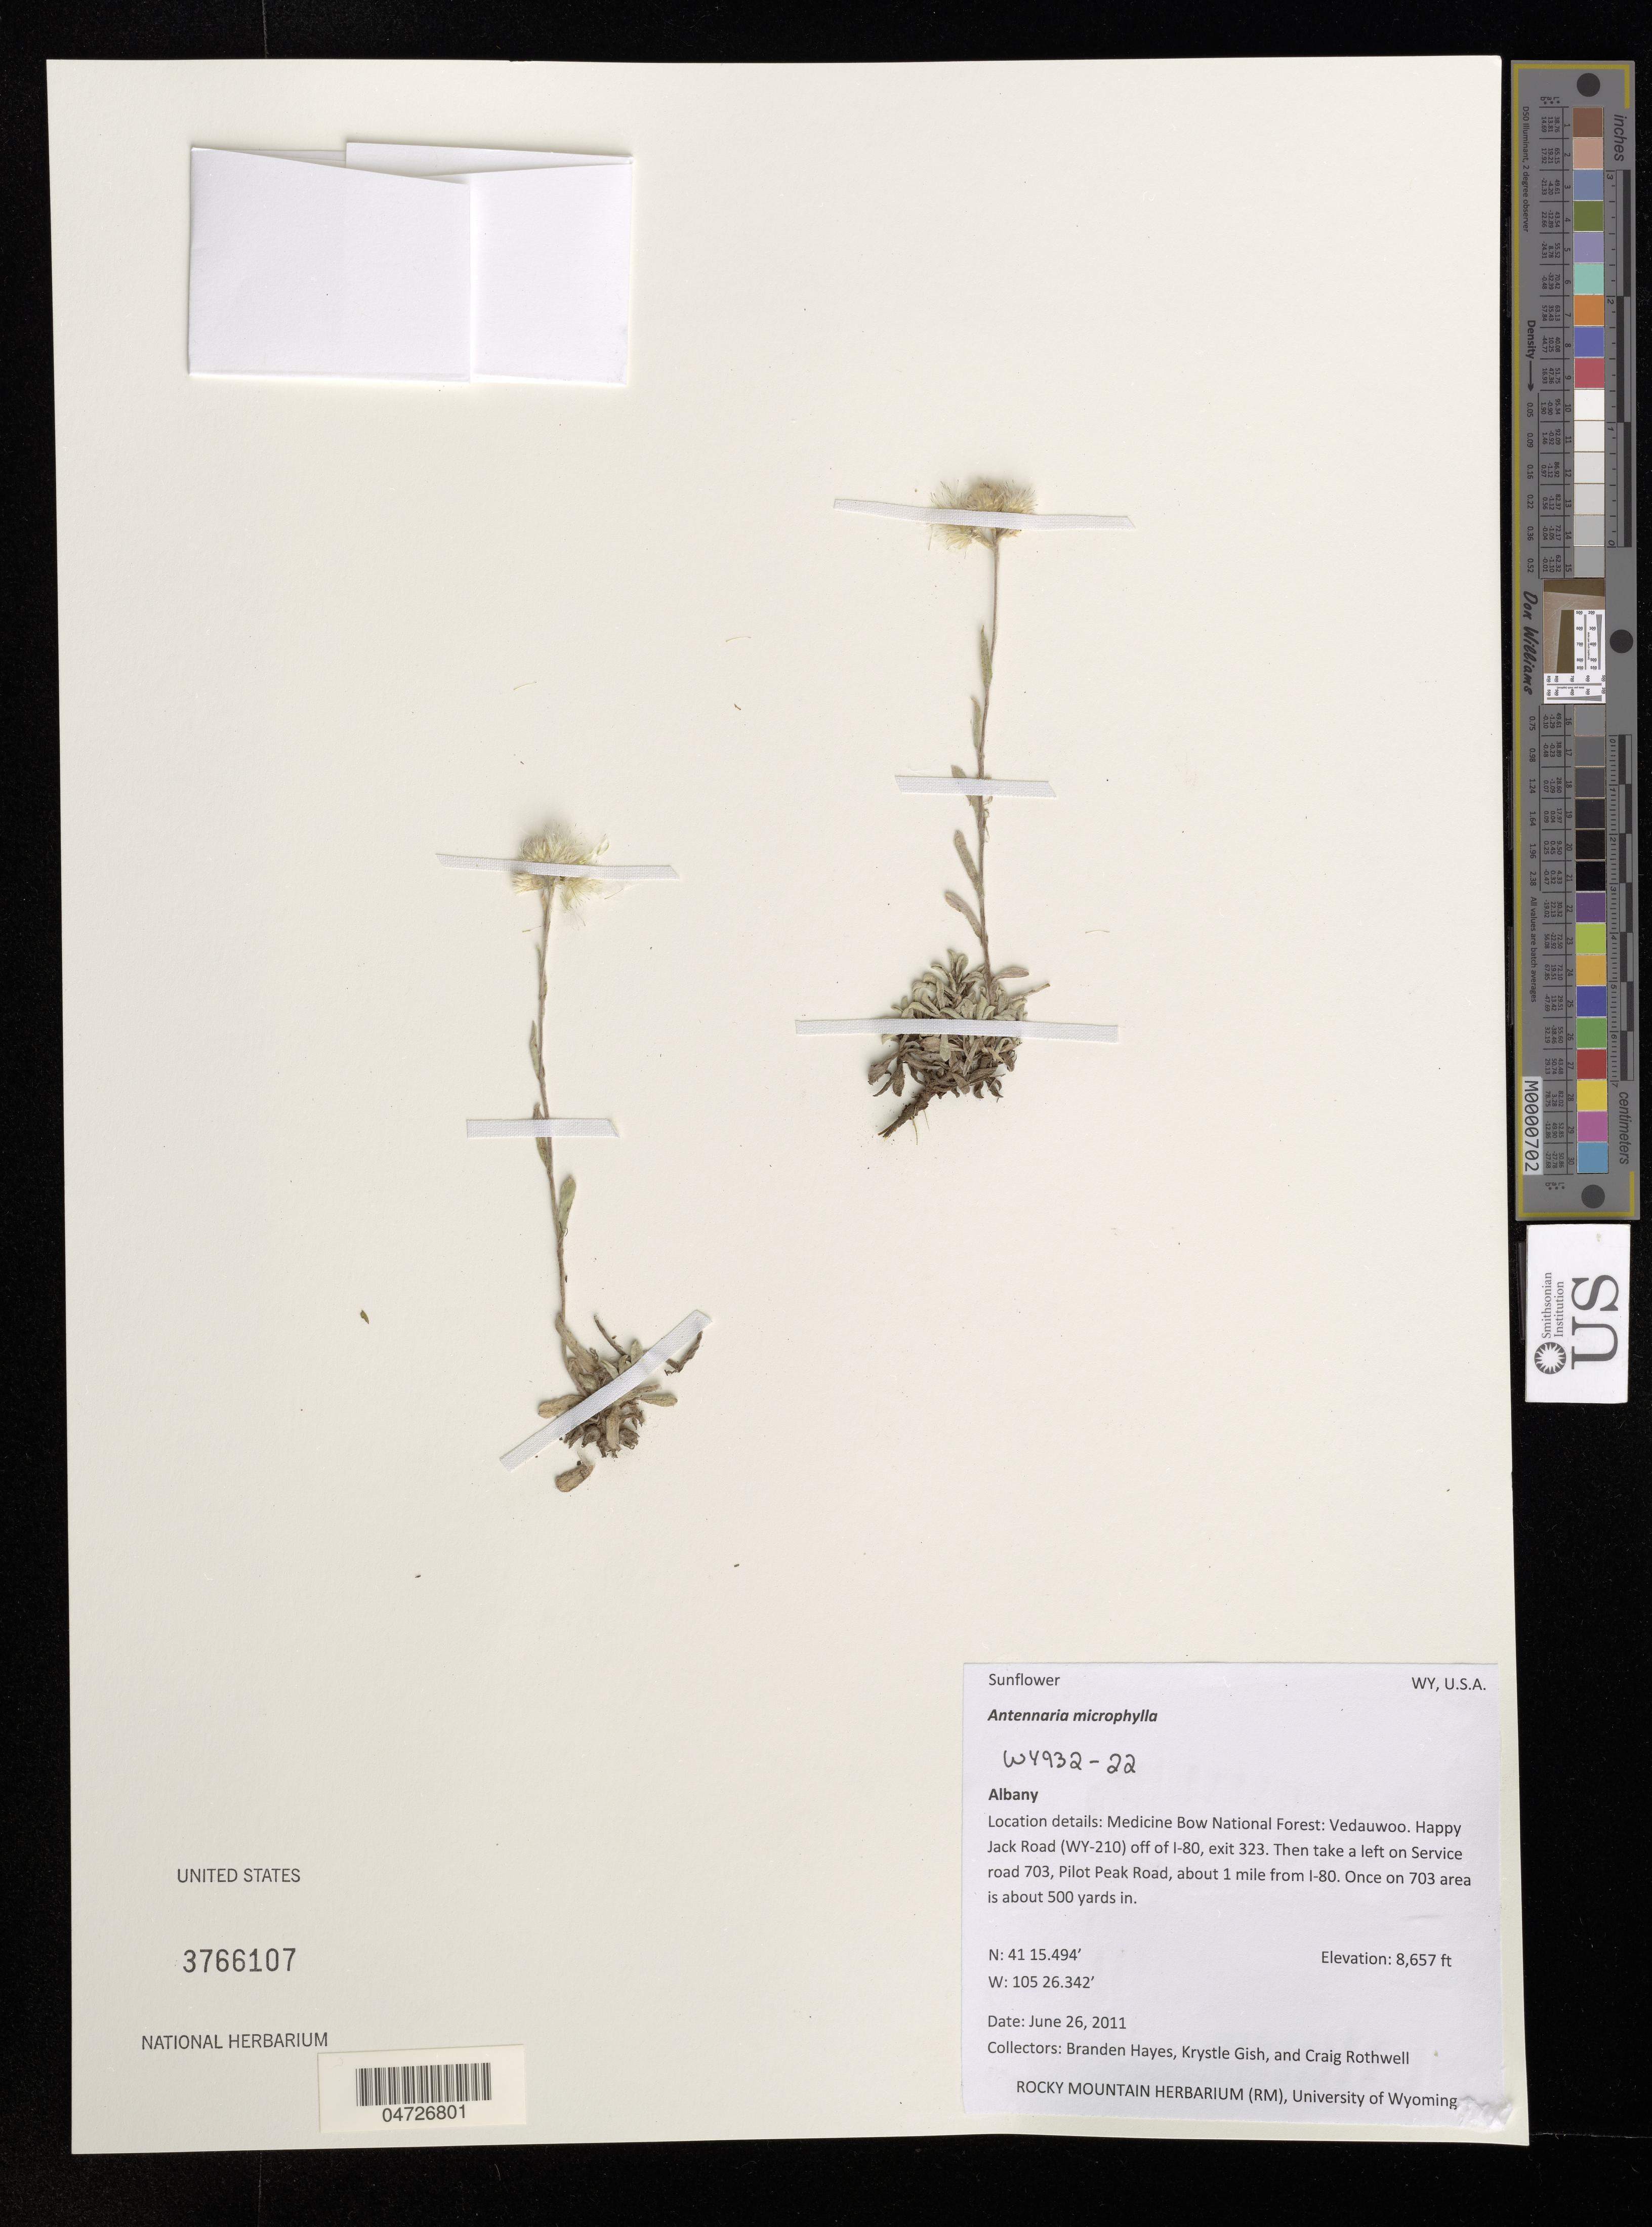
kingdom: Plantae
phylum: Tracheophyta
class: Magnoliopsida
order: Asterales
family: Asteraceae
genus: Antennaria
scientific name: Antennaria microcephala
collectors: B. Hayes, K. Gish & C. Rothwell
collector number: WY932-22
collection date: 2011-07-26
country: United States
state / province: Wyoming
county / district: Albany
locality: Medicine Bow National Forest: Vedauwoo. Happy Jack Road (WY-210) off of i-80, exit 323. Left on service road 703, pilot Peak Road, about 1 m form I-80.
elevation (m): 2639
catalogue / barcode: US 3766107